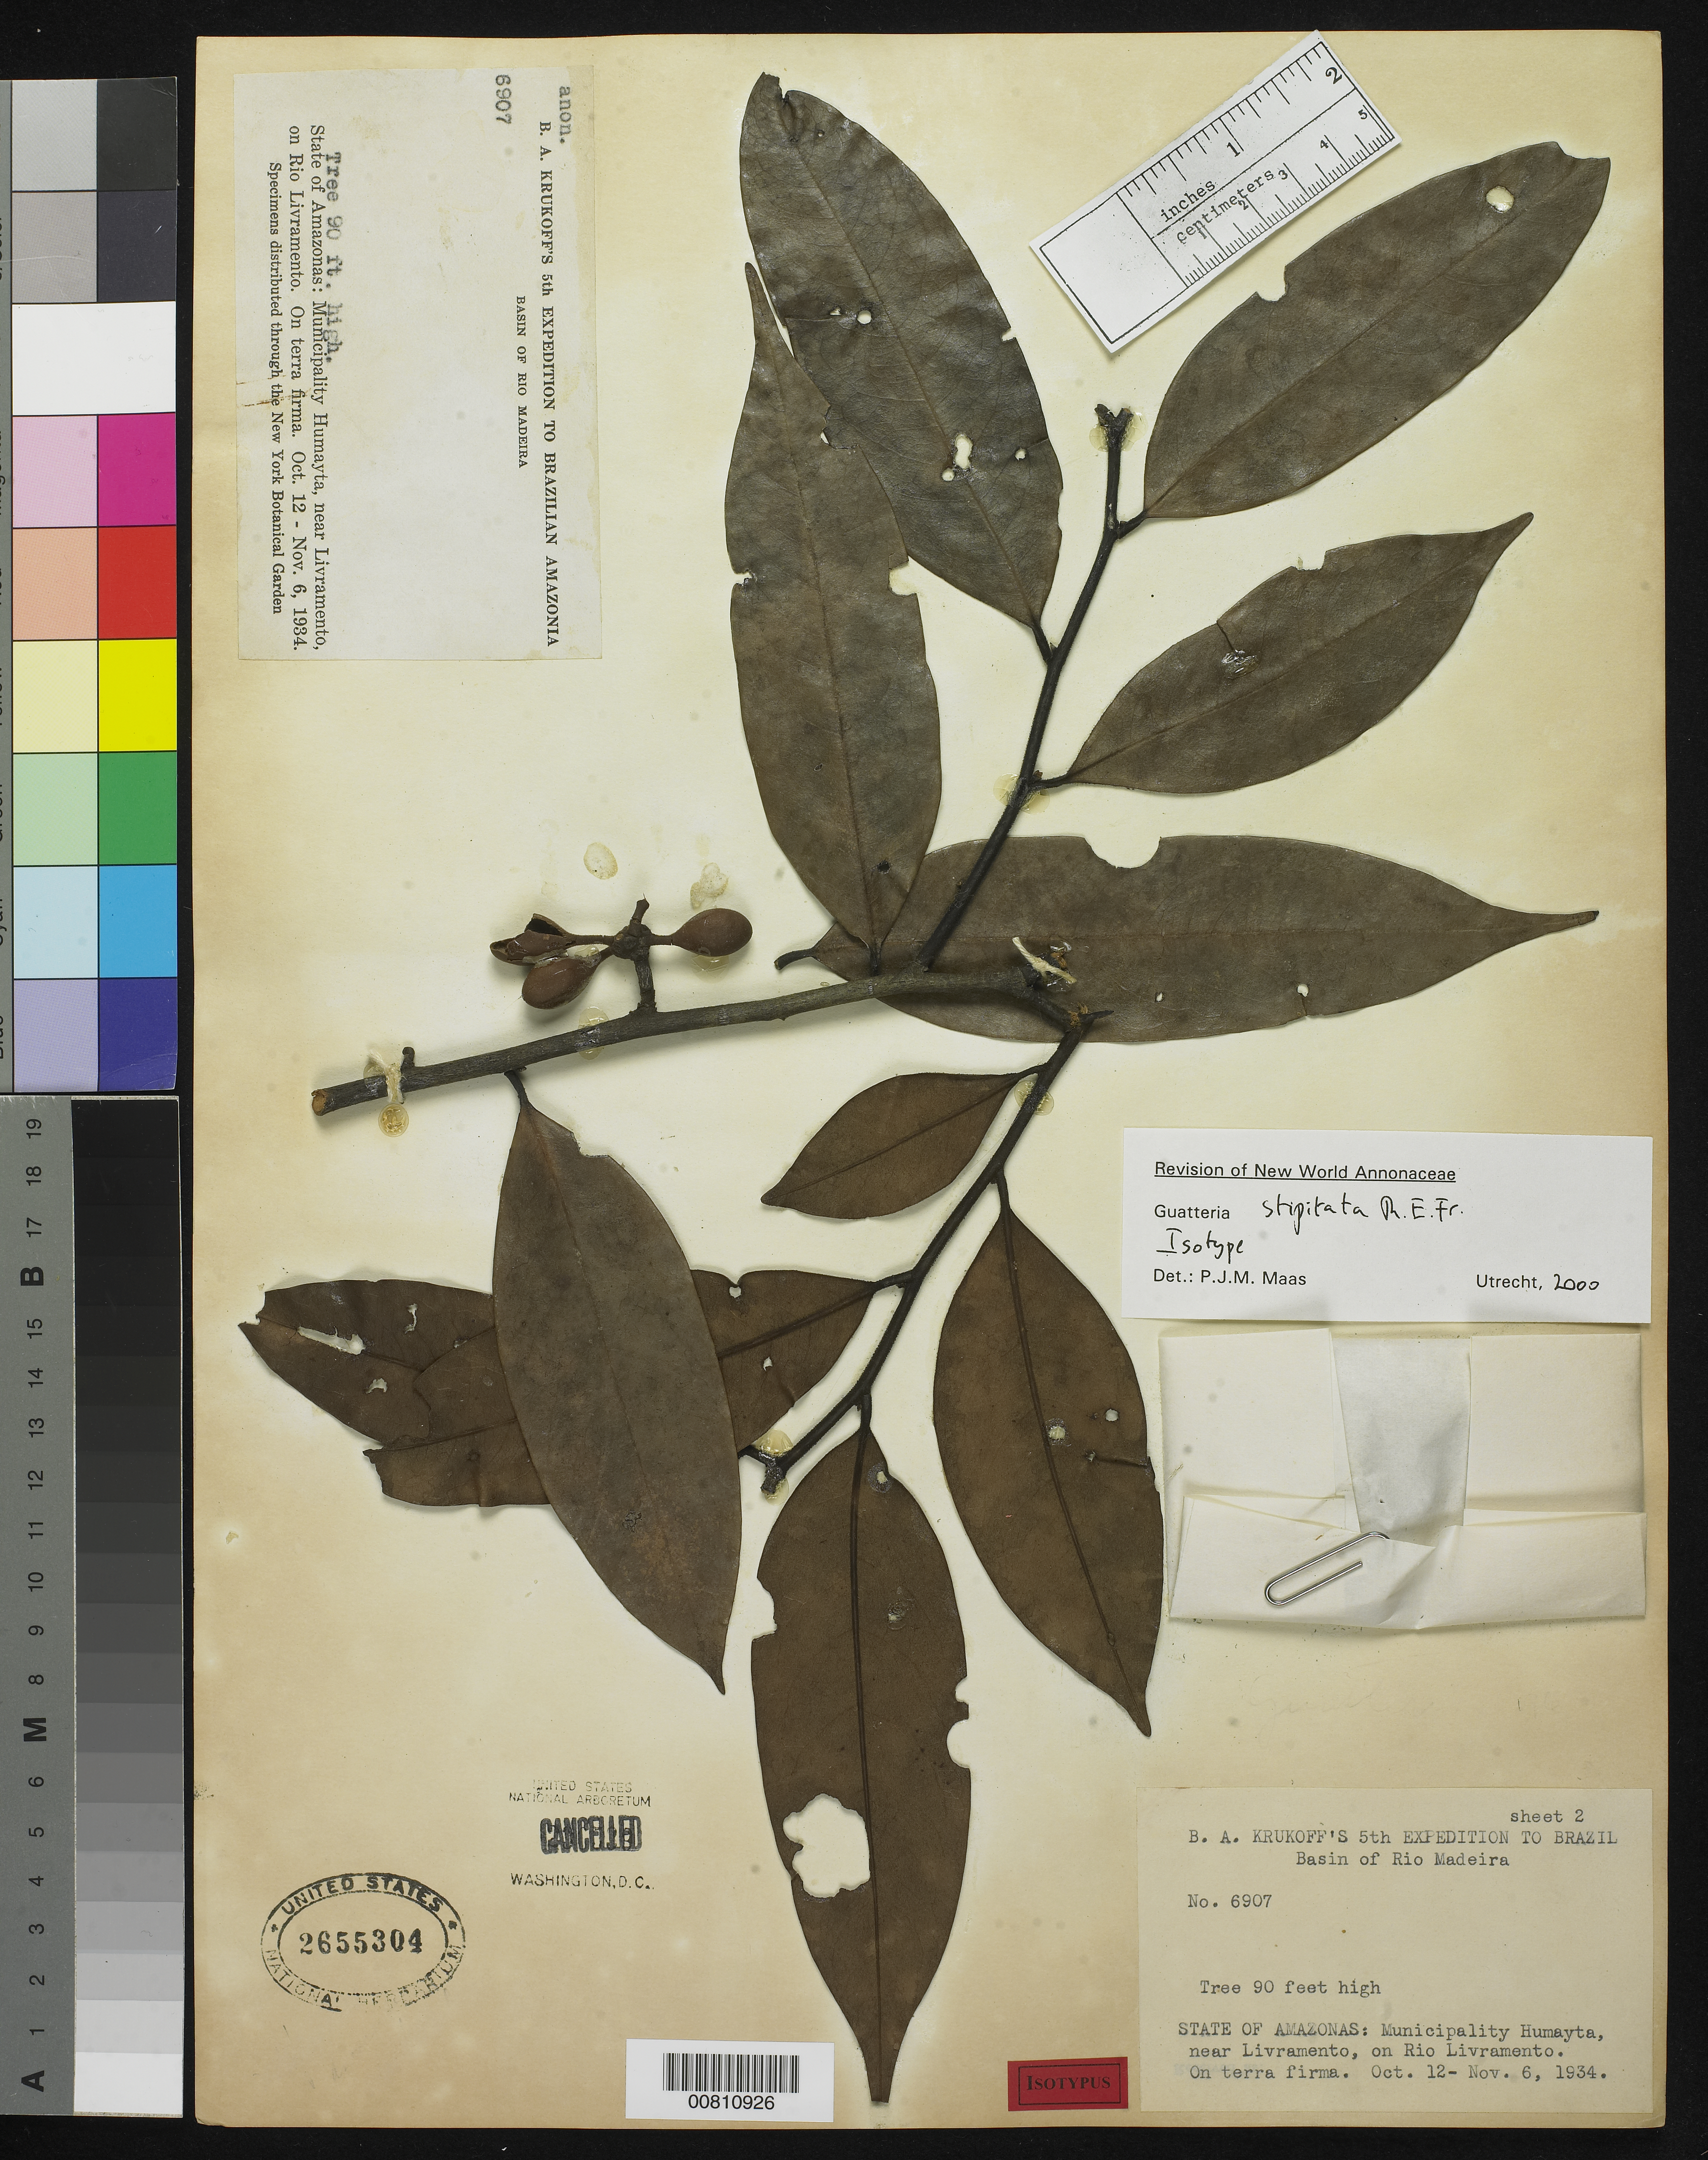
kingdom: Plantae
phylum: Tracheophyta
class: Magnoliopsida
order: Magnoliales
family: Annonaceae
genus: Guatteria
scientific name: Guatteria stipitata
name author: R.E. Fr.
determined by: Maas, Paul J. M.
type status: Isotype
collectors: B. A. Krukoff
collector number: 6907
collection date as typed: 12 Oct 1934 to 06 Nov 1934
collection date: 1934-10-12/1934-11-06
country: Brazil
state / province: Amazonas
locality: State of Amazonas: Municipality Humayta, near Livramento, on Rio Livramento.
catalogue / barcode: US 2655304